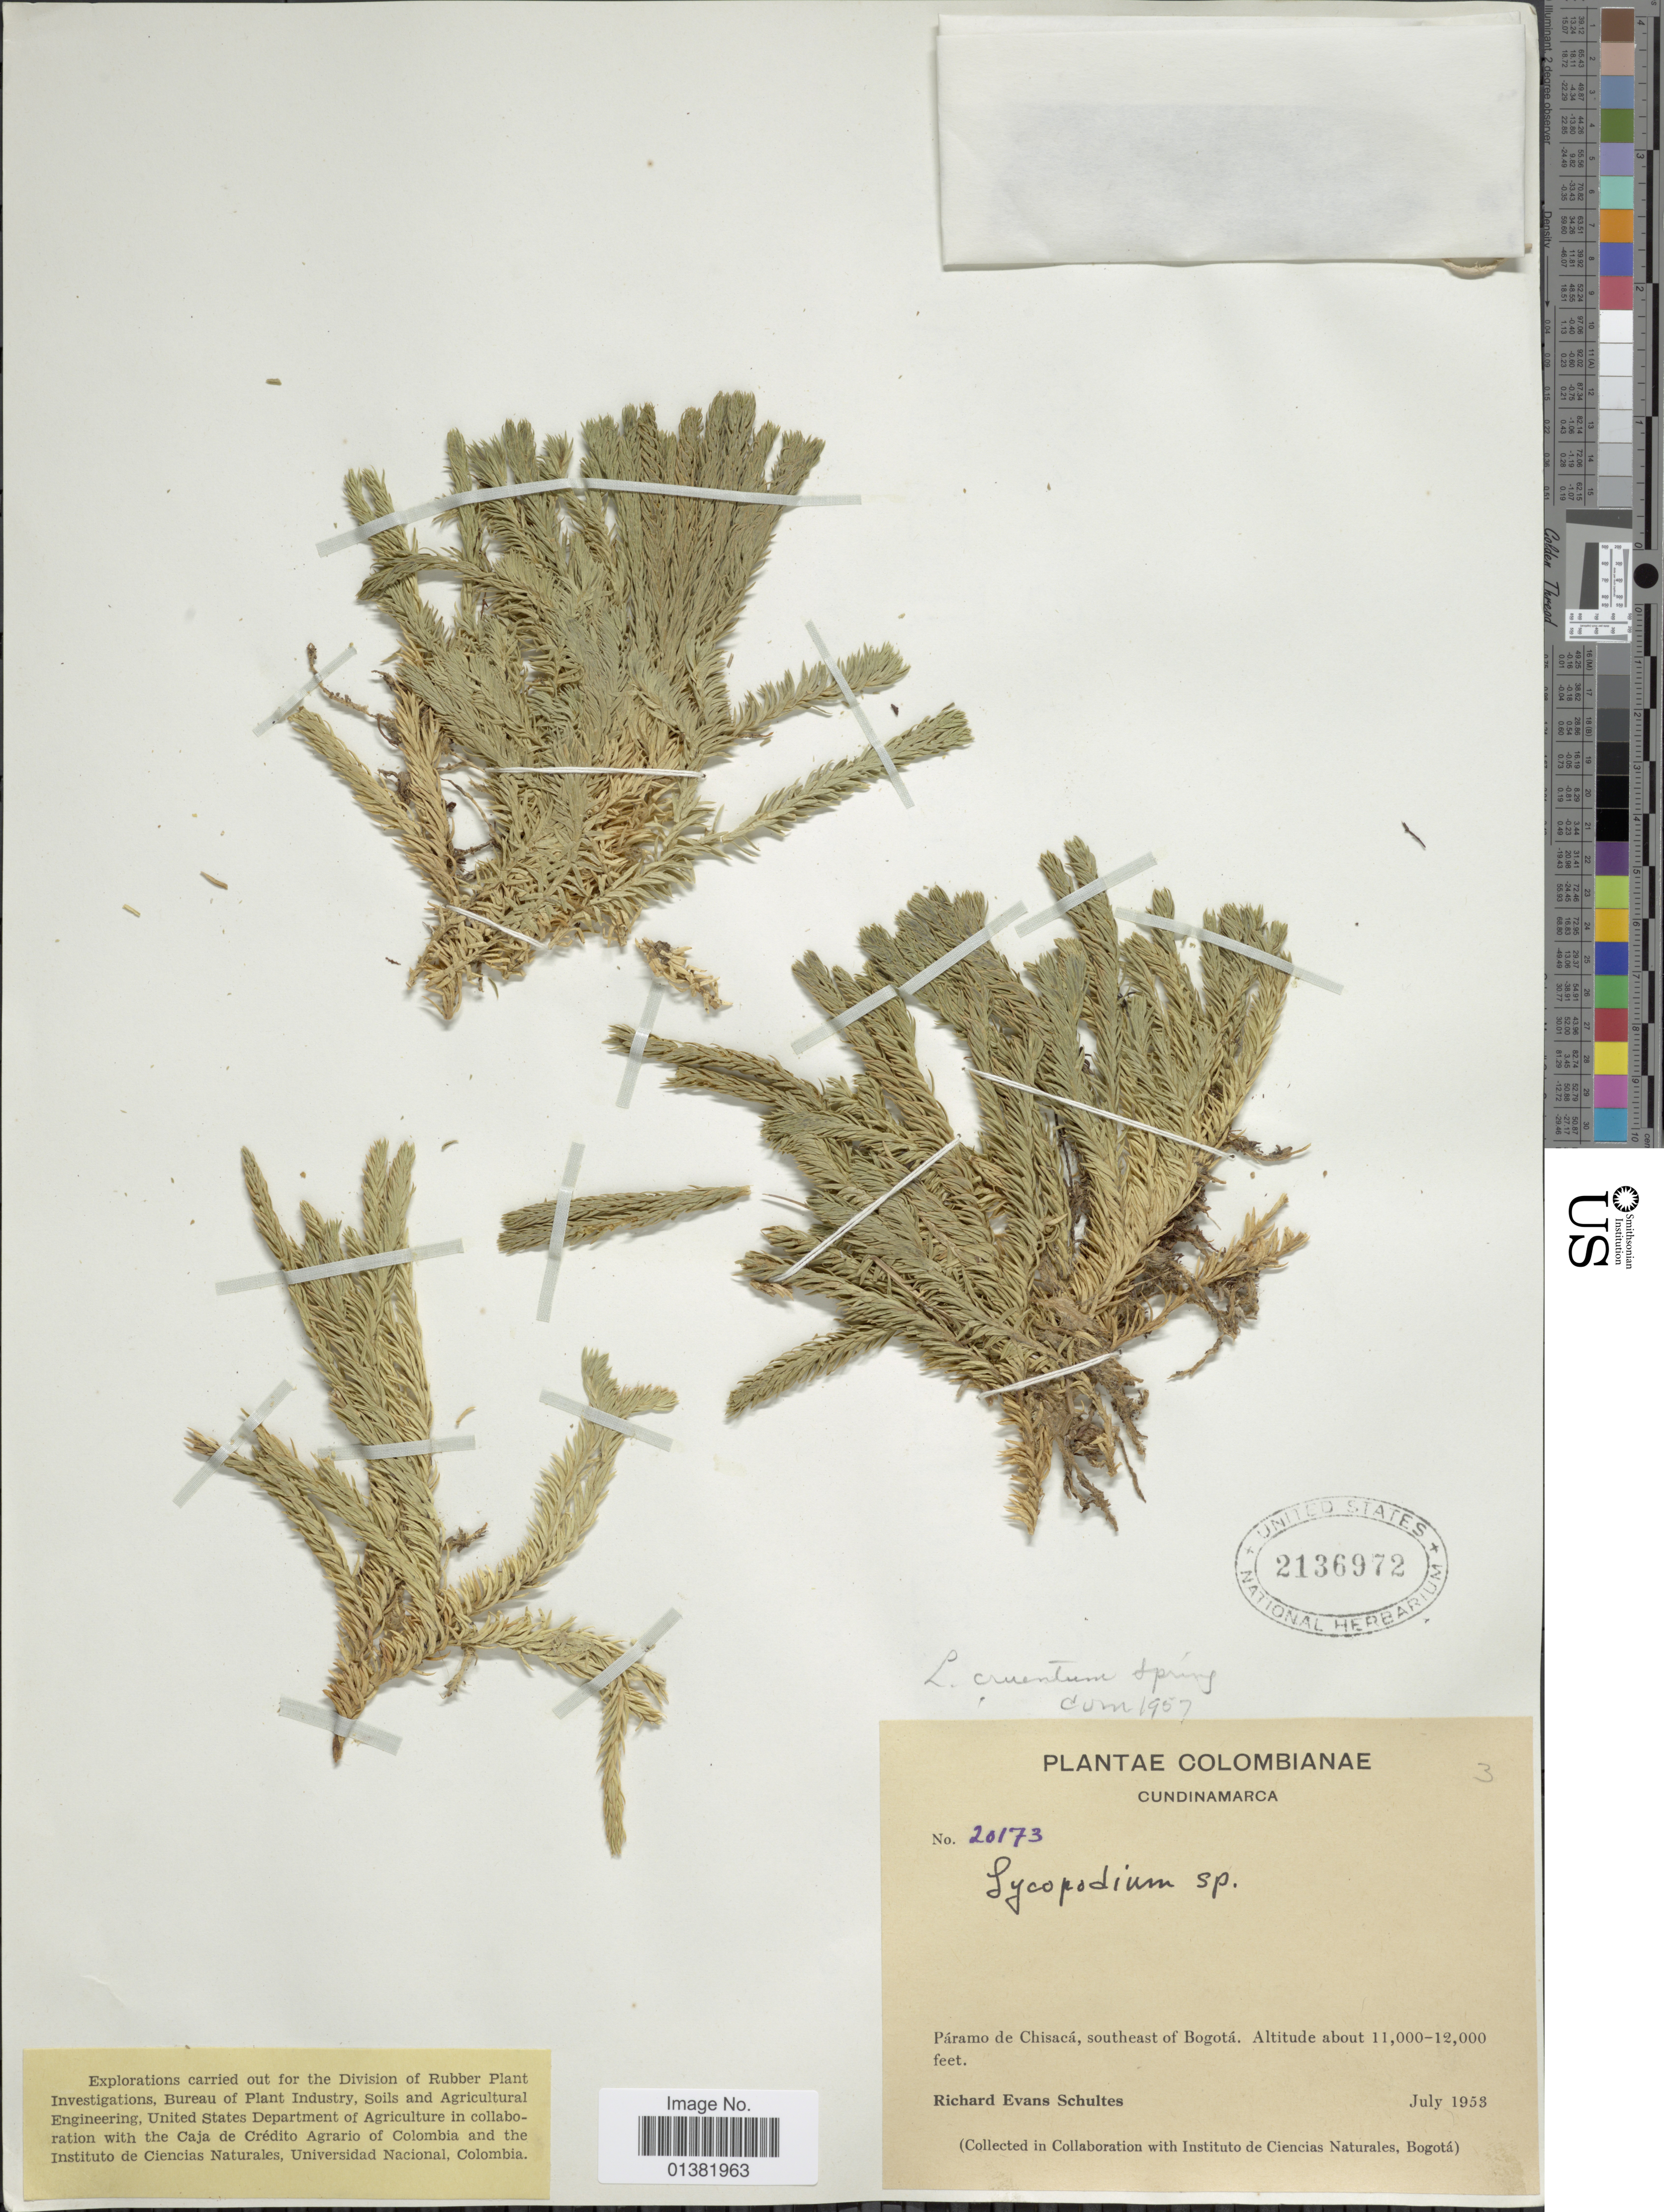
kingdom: Plantae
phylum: Tracheophyta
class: Lycopodiopsida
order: Lycopodiales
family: Lycopodiaceae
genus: Phlegmariurus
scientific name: Phlegmariurus cruentus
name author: (Spring) B. Øllg.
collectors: R. E. Schultes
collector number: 20173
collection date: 1953-07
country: Colombia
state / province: Cundinamarca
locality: Páramo de Chisacá, southeast of Bogotá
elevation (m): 3353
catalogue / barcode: US 2136972